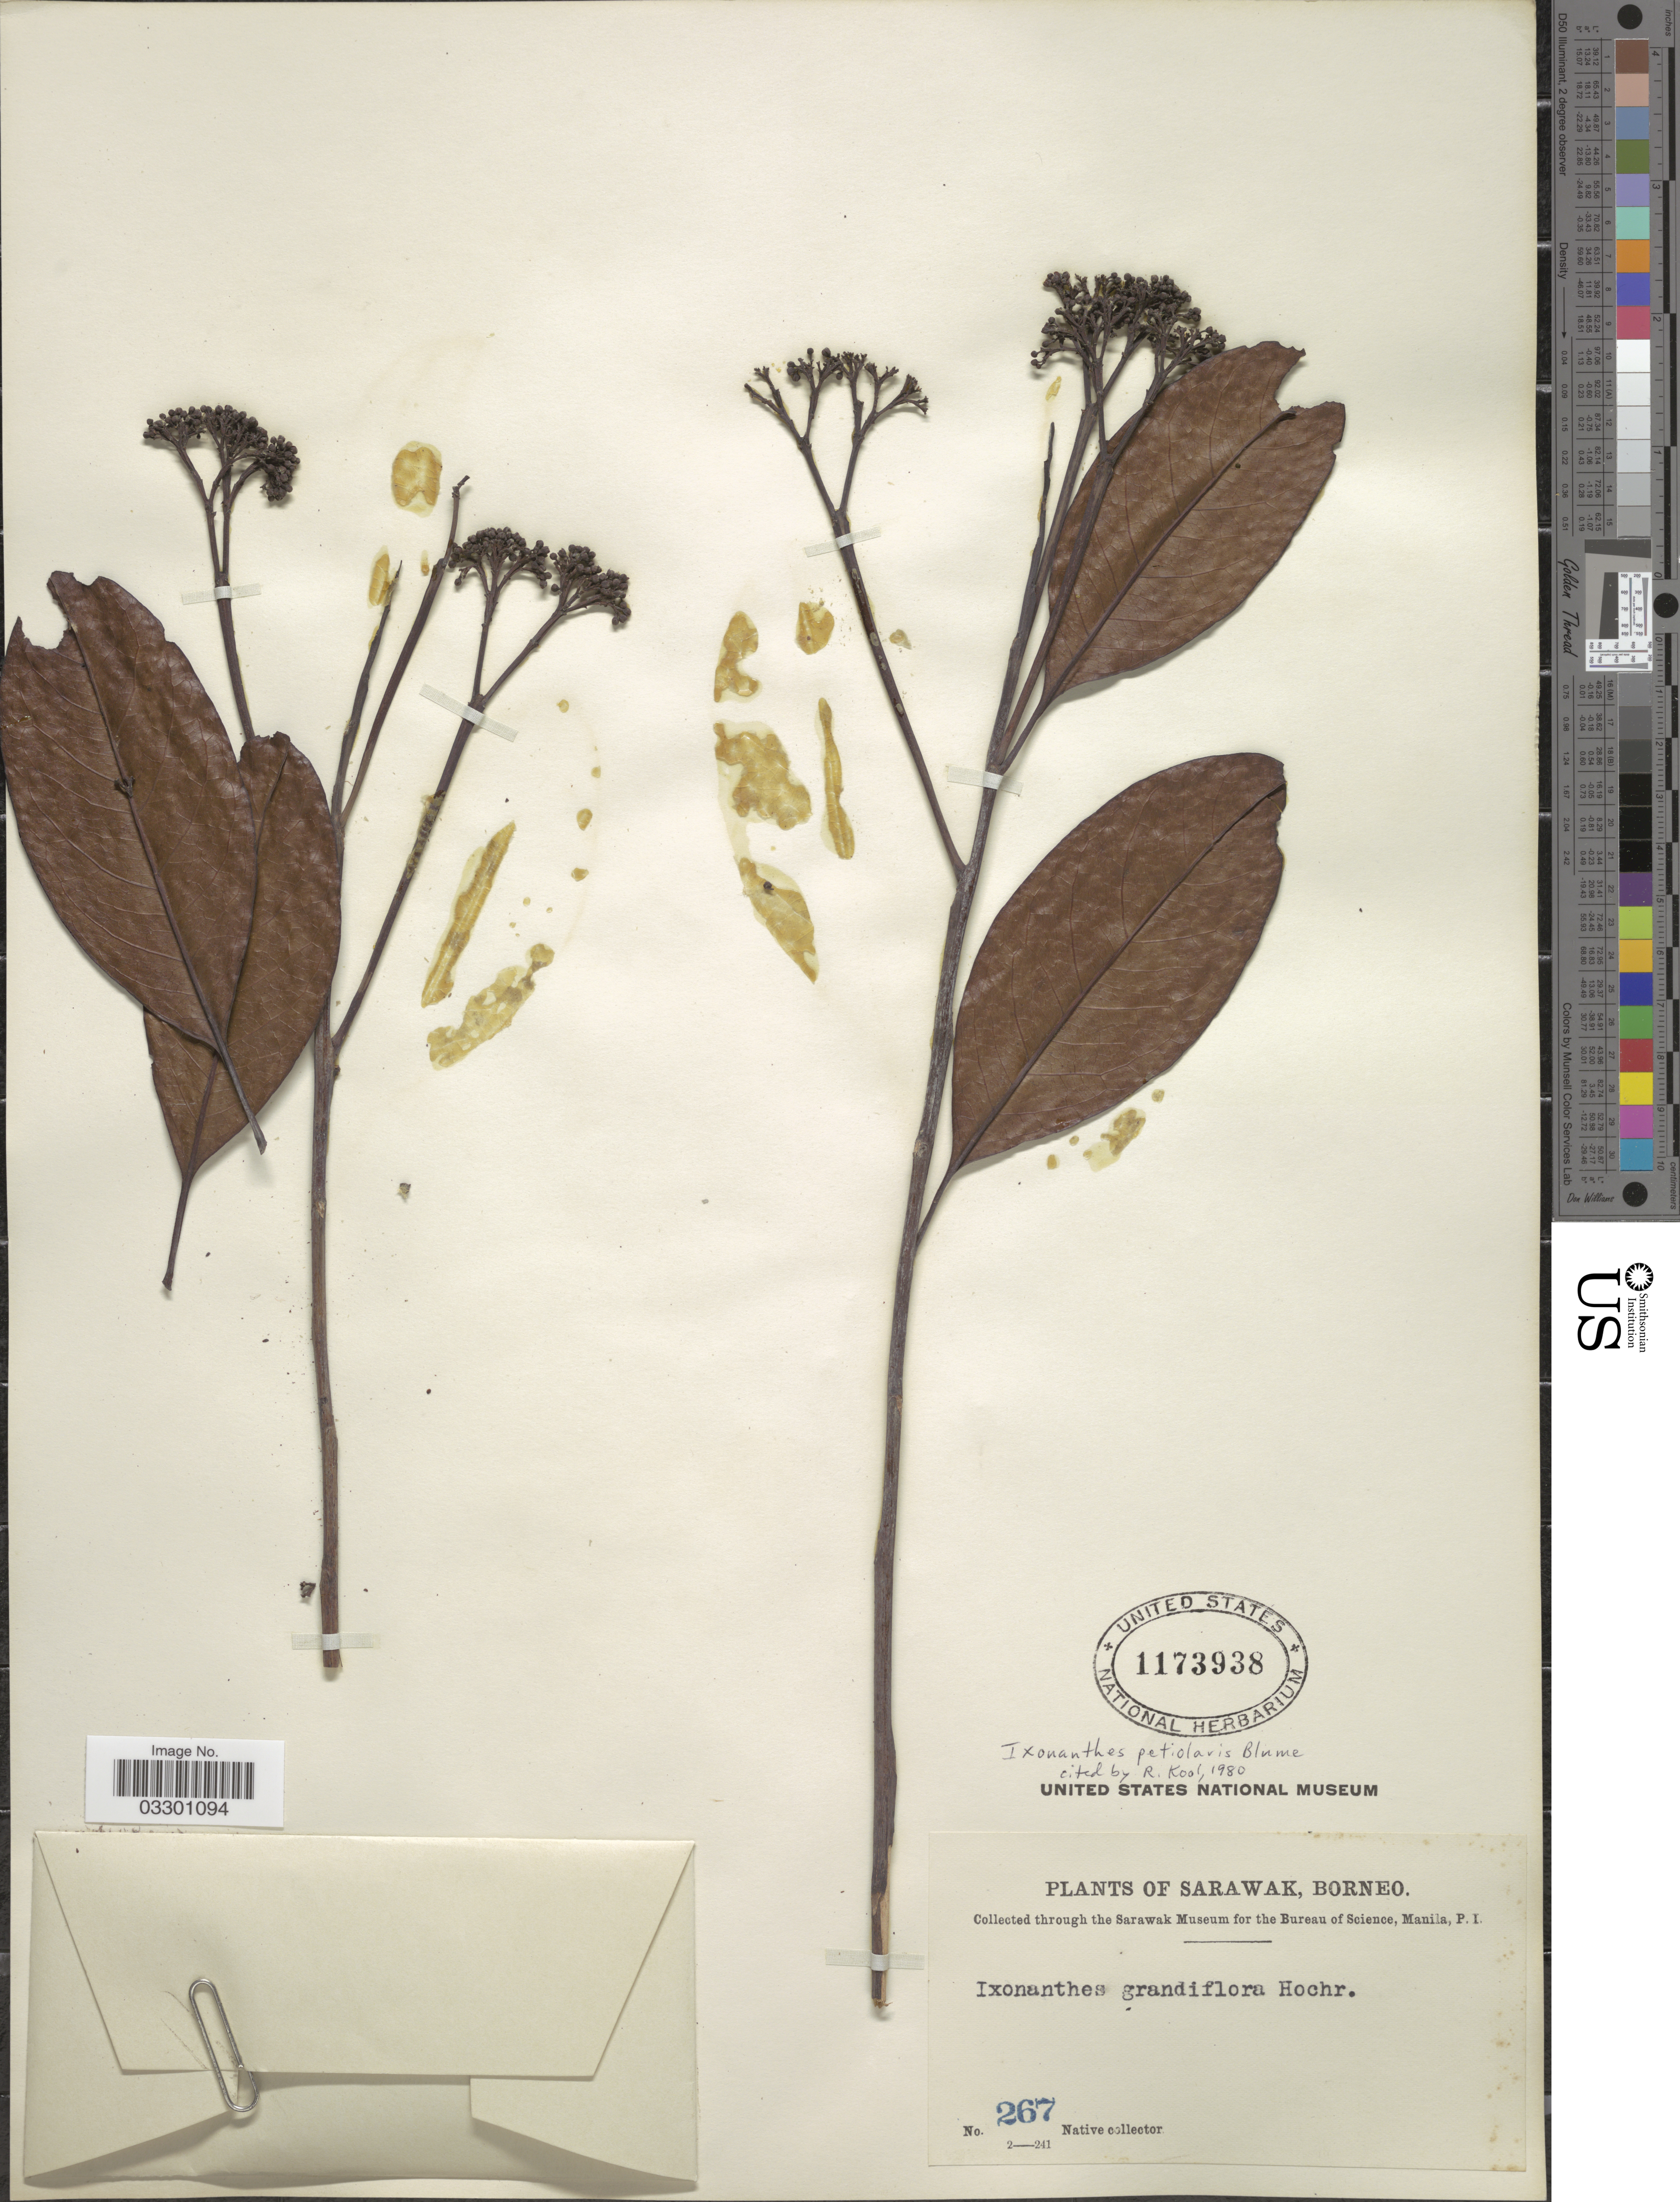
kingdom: Plantae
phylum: Tracheophyta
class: Magnoliopsida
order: Malpighiales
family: Ixonanthaceae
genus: Ixonanthes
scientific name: Ixonanthes petiolaris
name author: Blume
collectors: Native collector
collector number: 267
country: Malaysia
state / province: Sarawak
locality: Borneo.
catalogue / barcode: US 1173938